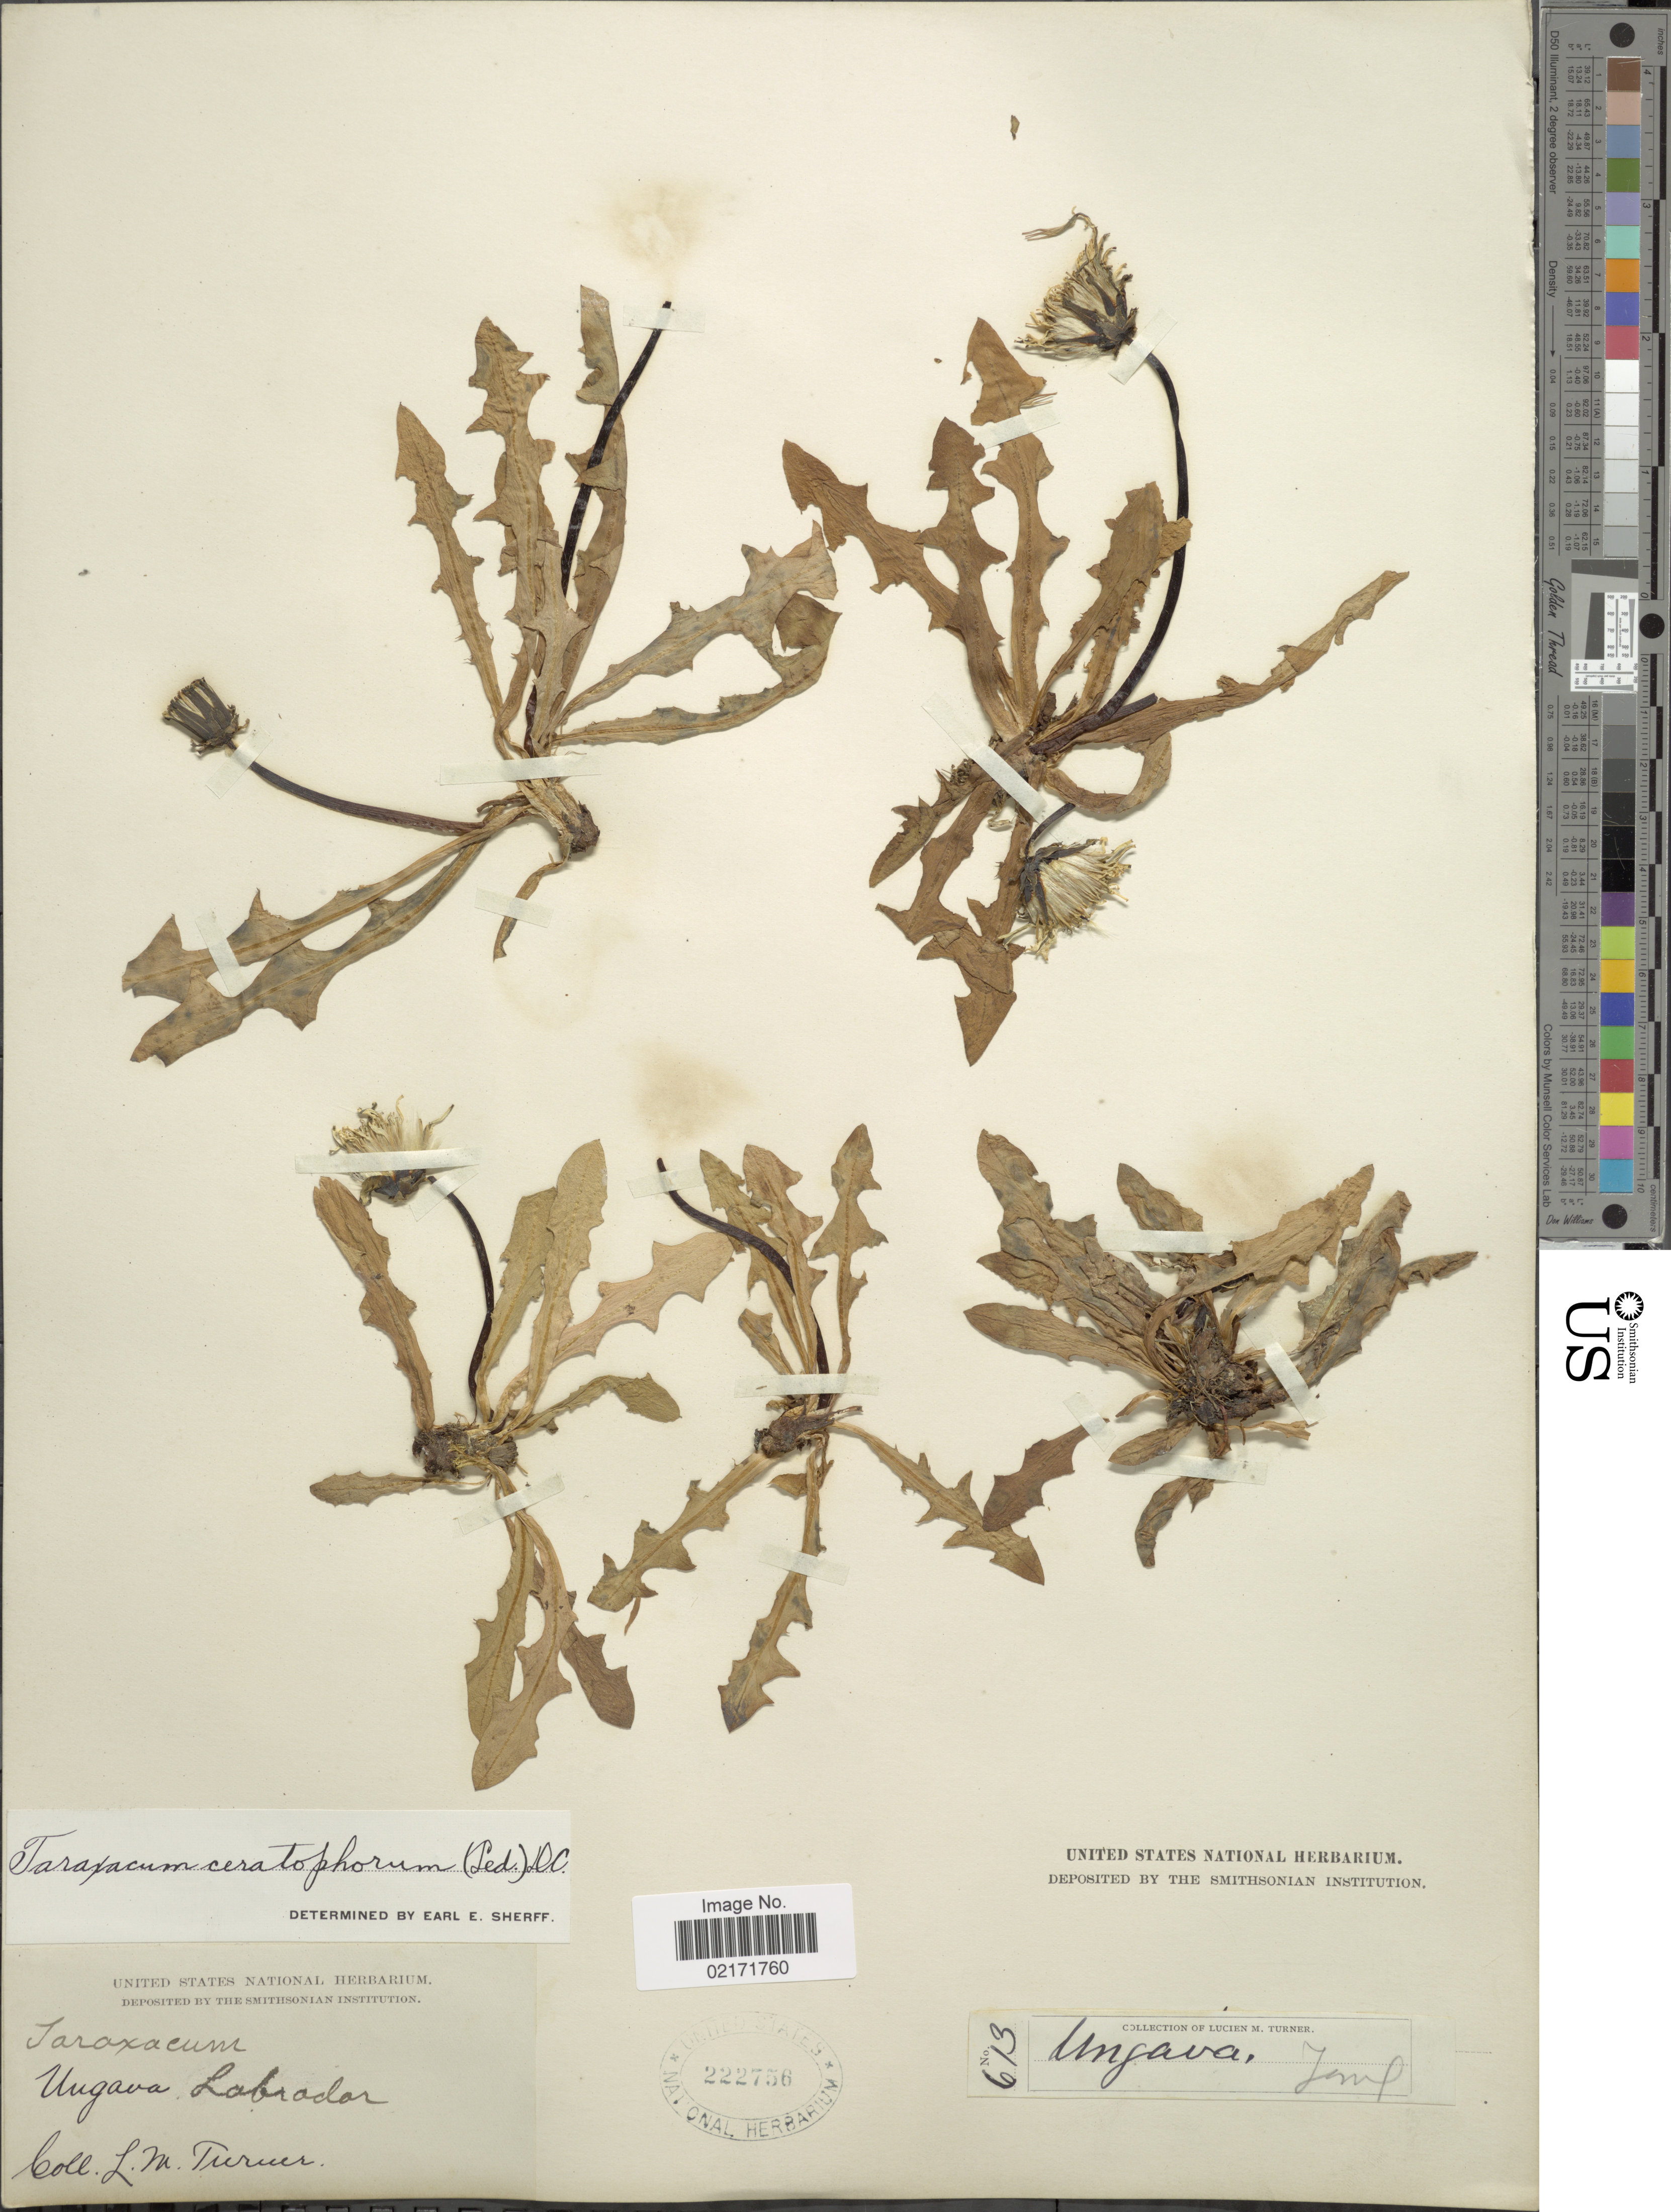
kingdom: Plantae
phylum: Tracheophyta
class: Magnoliopsida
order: Asterales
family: Asteraceae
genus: Taraxacum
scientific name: Taraxacum ceratophorum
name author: (Ledeb.) DC.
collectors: L. M. Turner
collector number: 613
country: Canada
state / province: Newfoundland and Labrador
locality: Ungava, Labrador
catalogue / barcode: US 222756